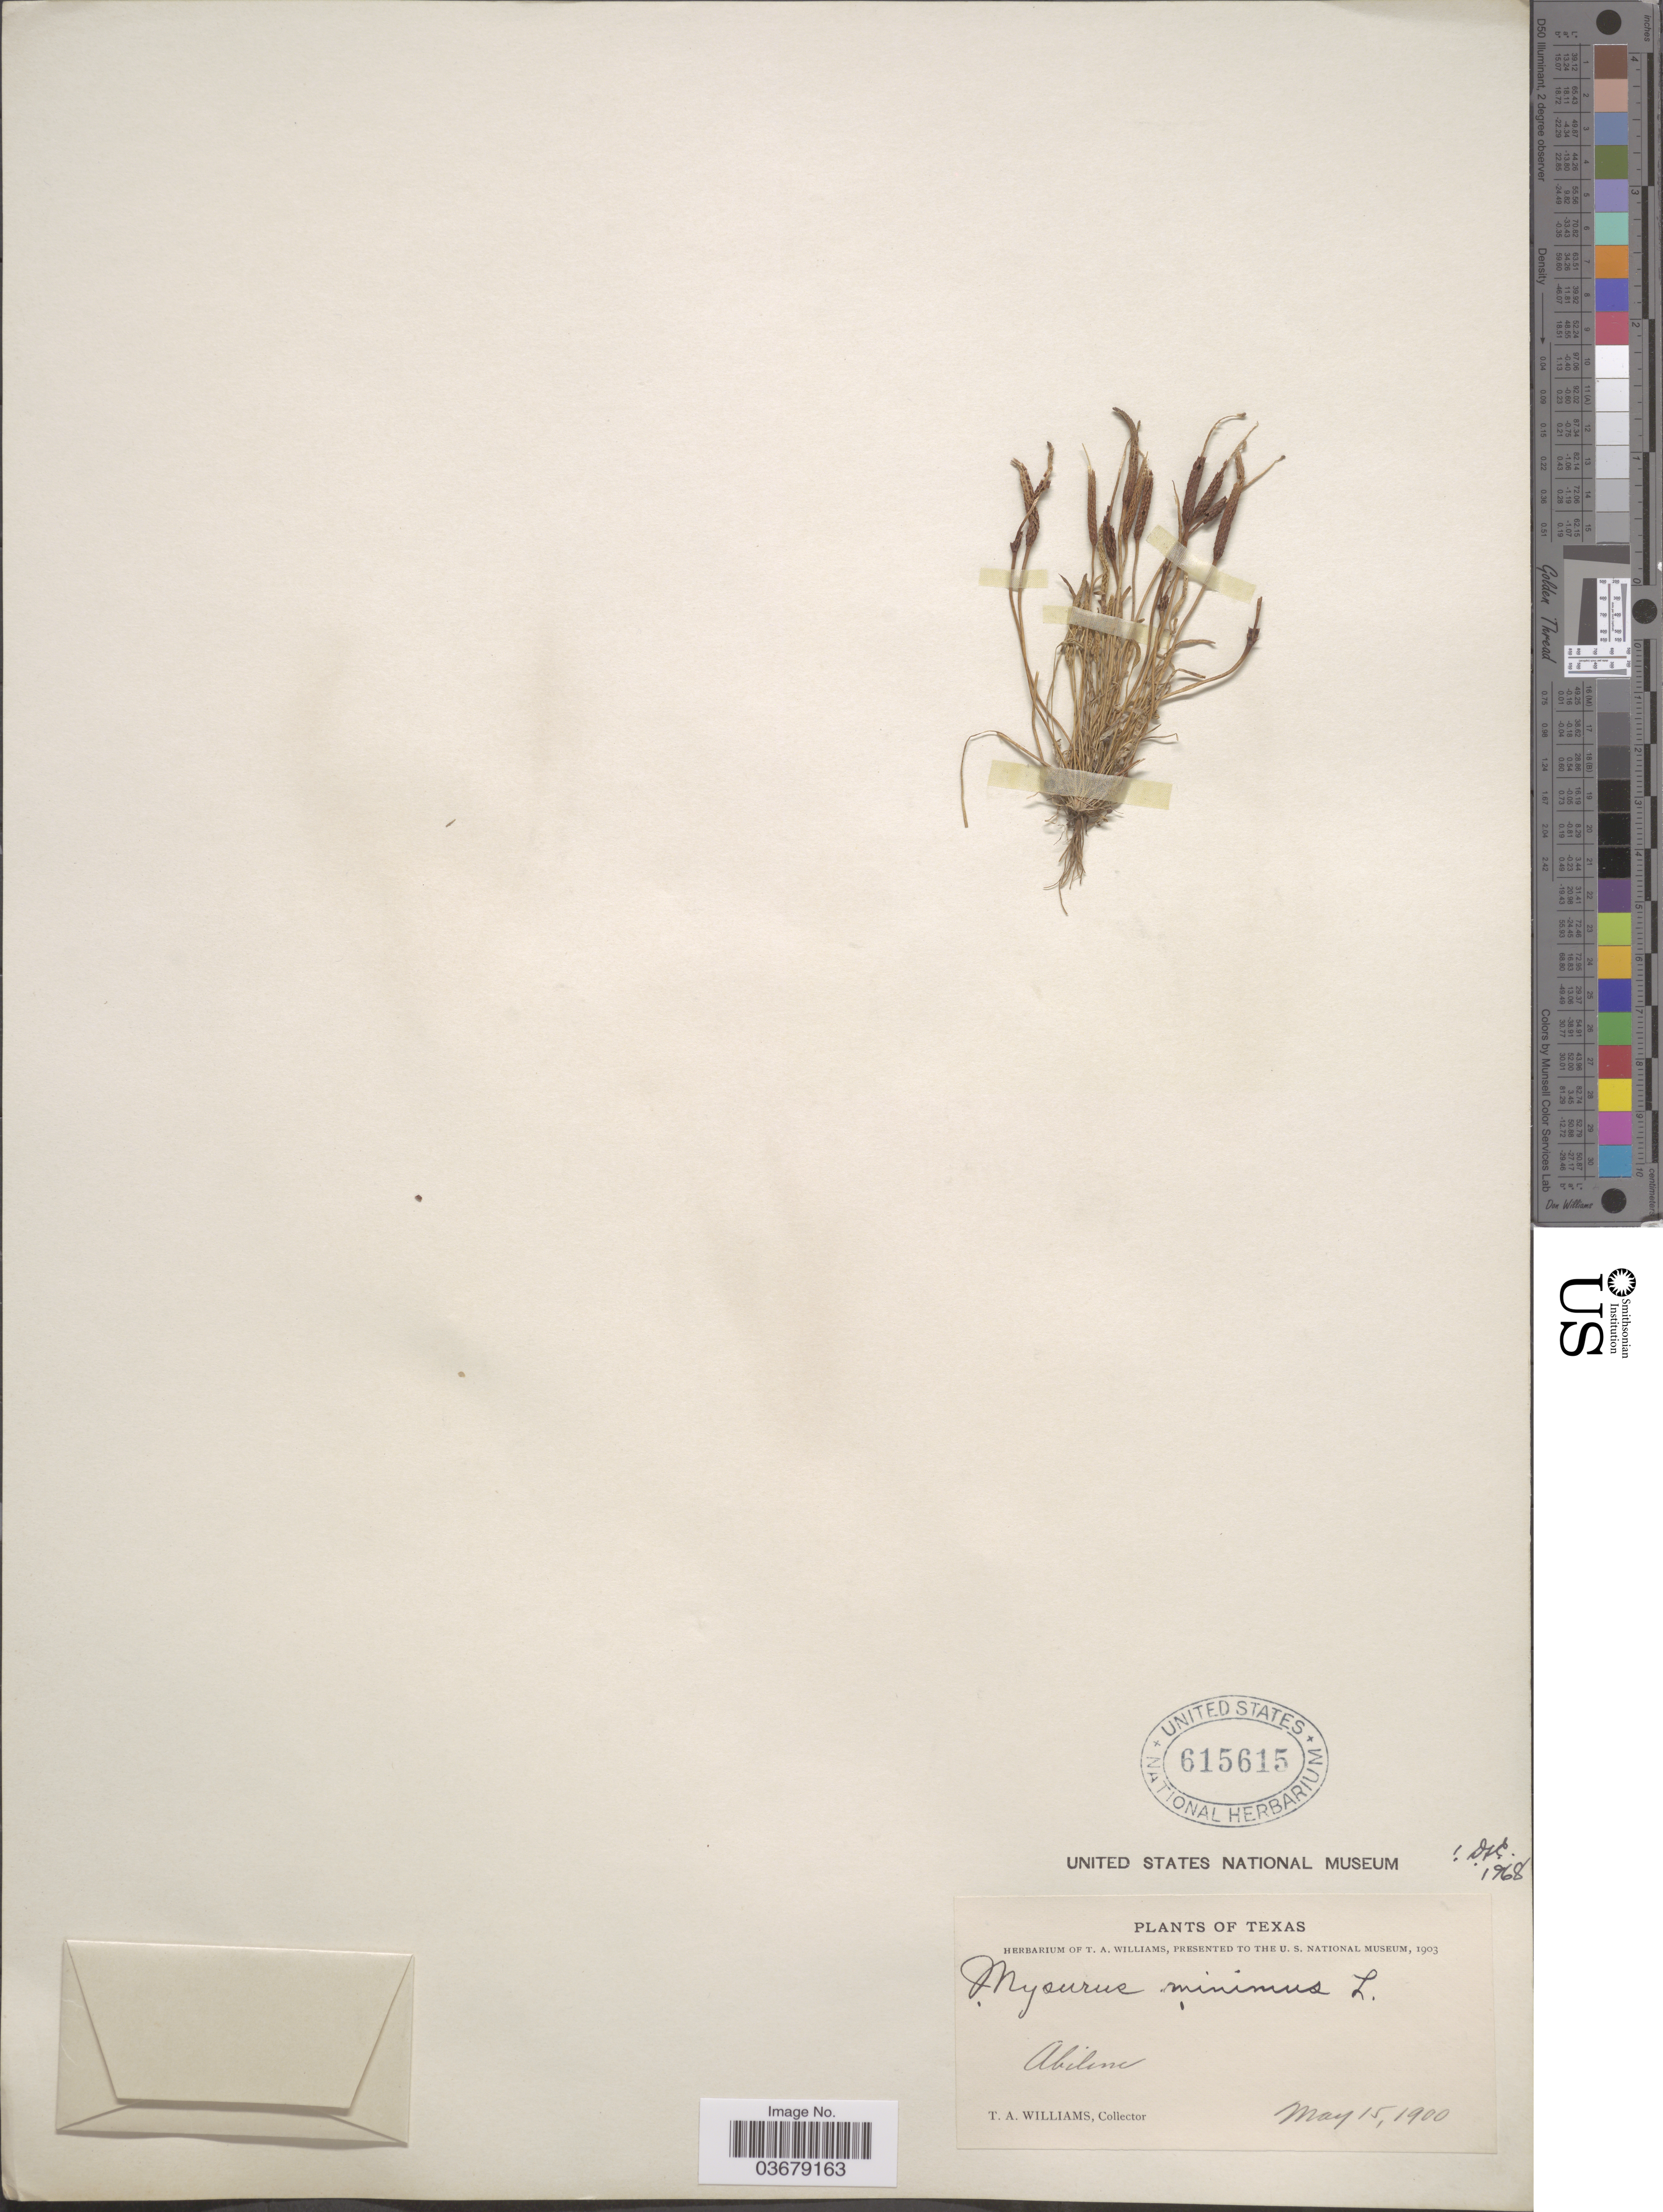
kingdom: Plantae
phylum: Tracheophyta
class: Magnoliopsida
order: Ranunculales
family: Ranunculaceae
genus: Myosurus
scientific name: Myosurus minimus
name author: L.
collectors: T. Williams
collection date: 1900-05-15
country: United States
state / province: Texas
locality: Abilene.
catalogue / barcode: US 615615